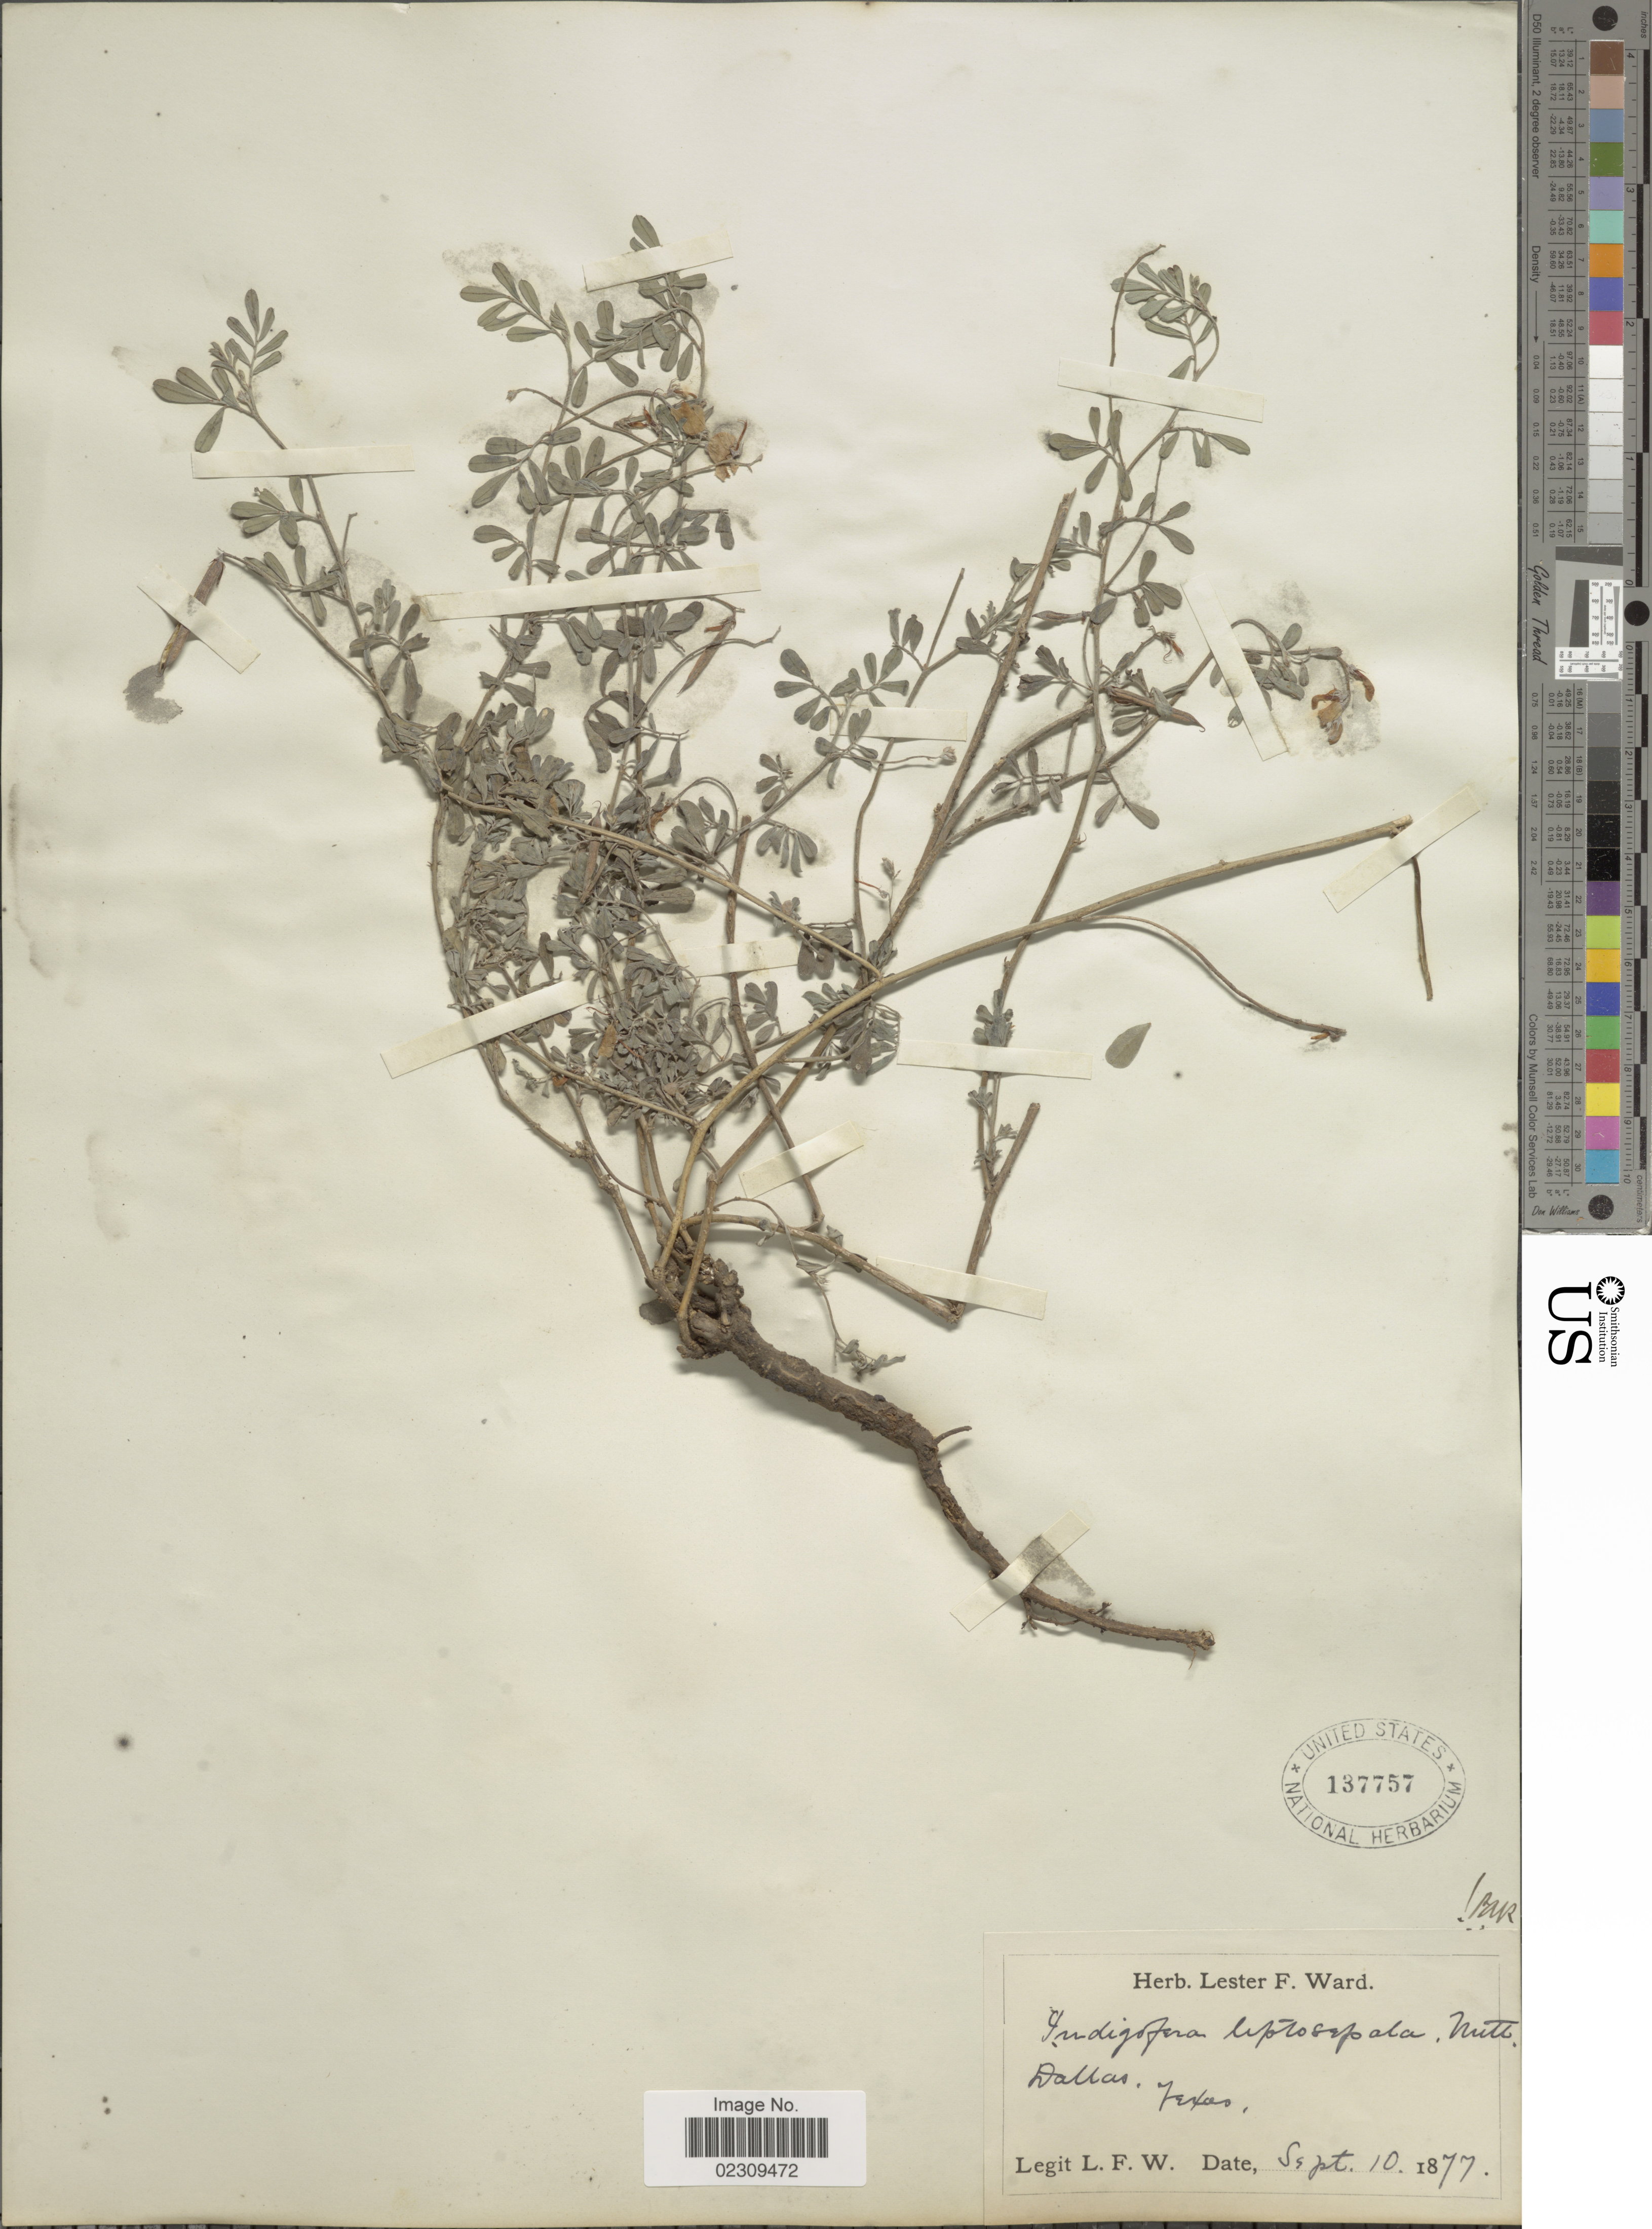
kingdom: Plantae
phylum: Tracheophyta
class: Magnoliopsida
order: Fabales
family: Fabaceae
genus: Indigofera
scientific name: Indigofera leptosepala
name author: Nutt.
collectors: L. F. Ward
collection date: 1877-09-10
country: United States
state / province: Texas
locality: Dallas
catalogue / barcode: US 137757